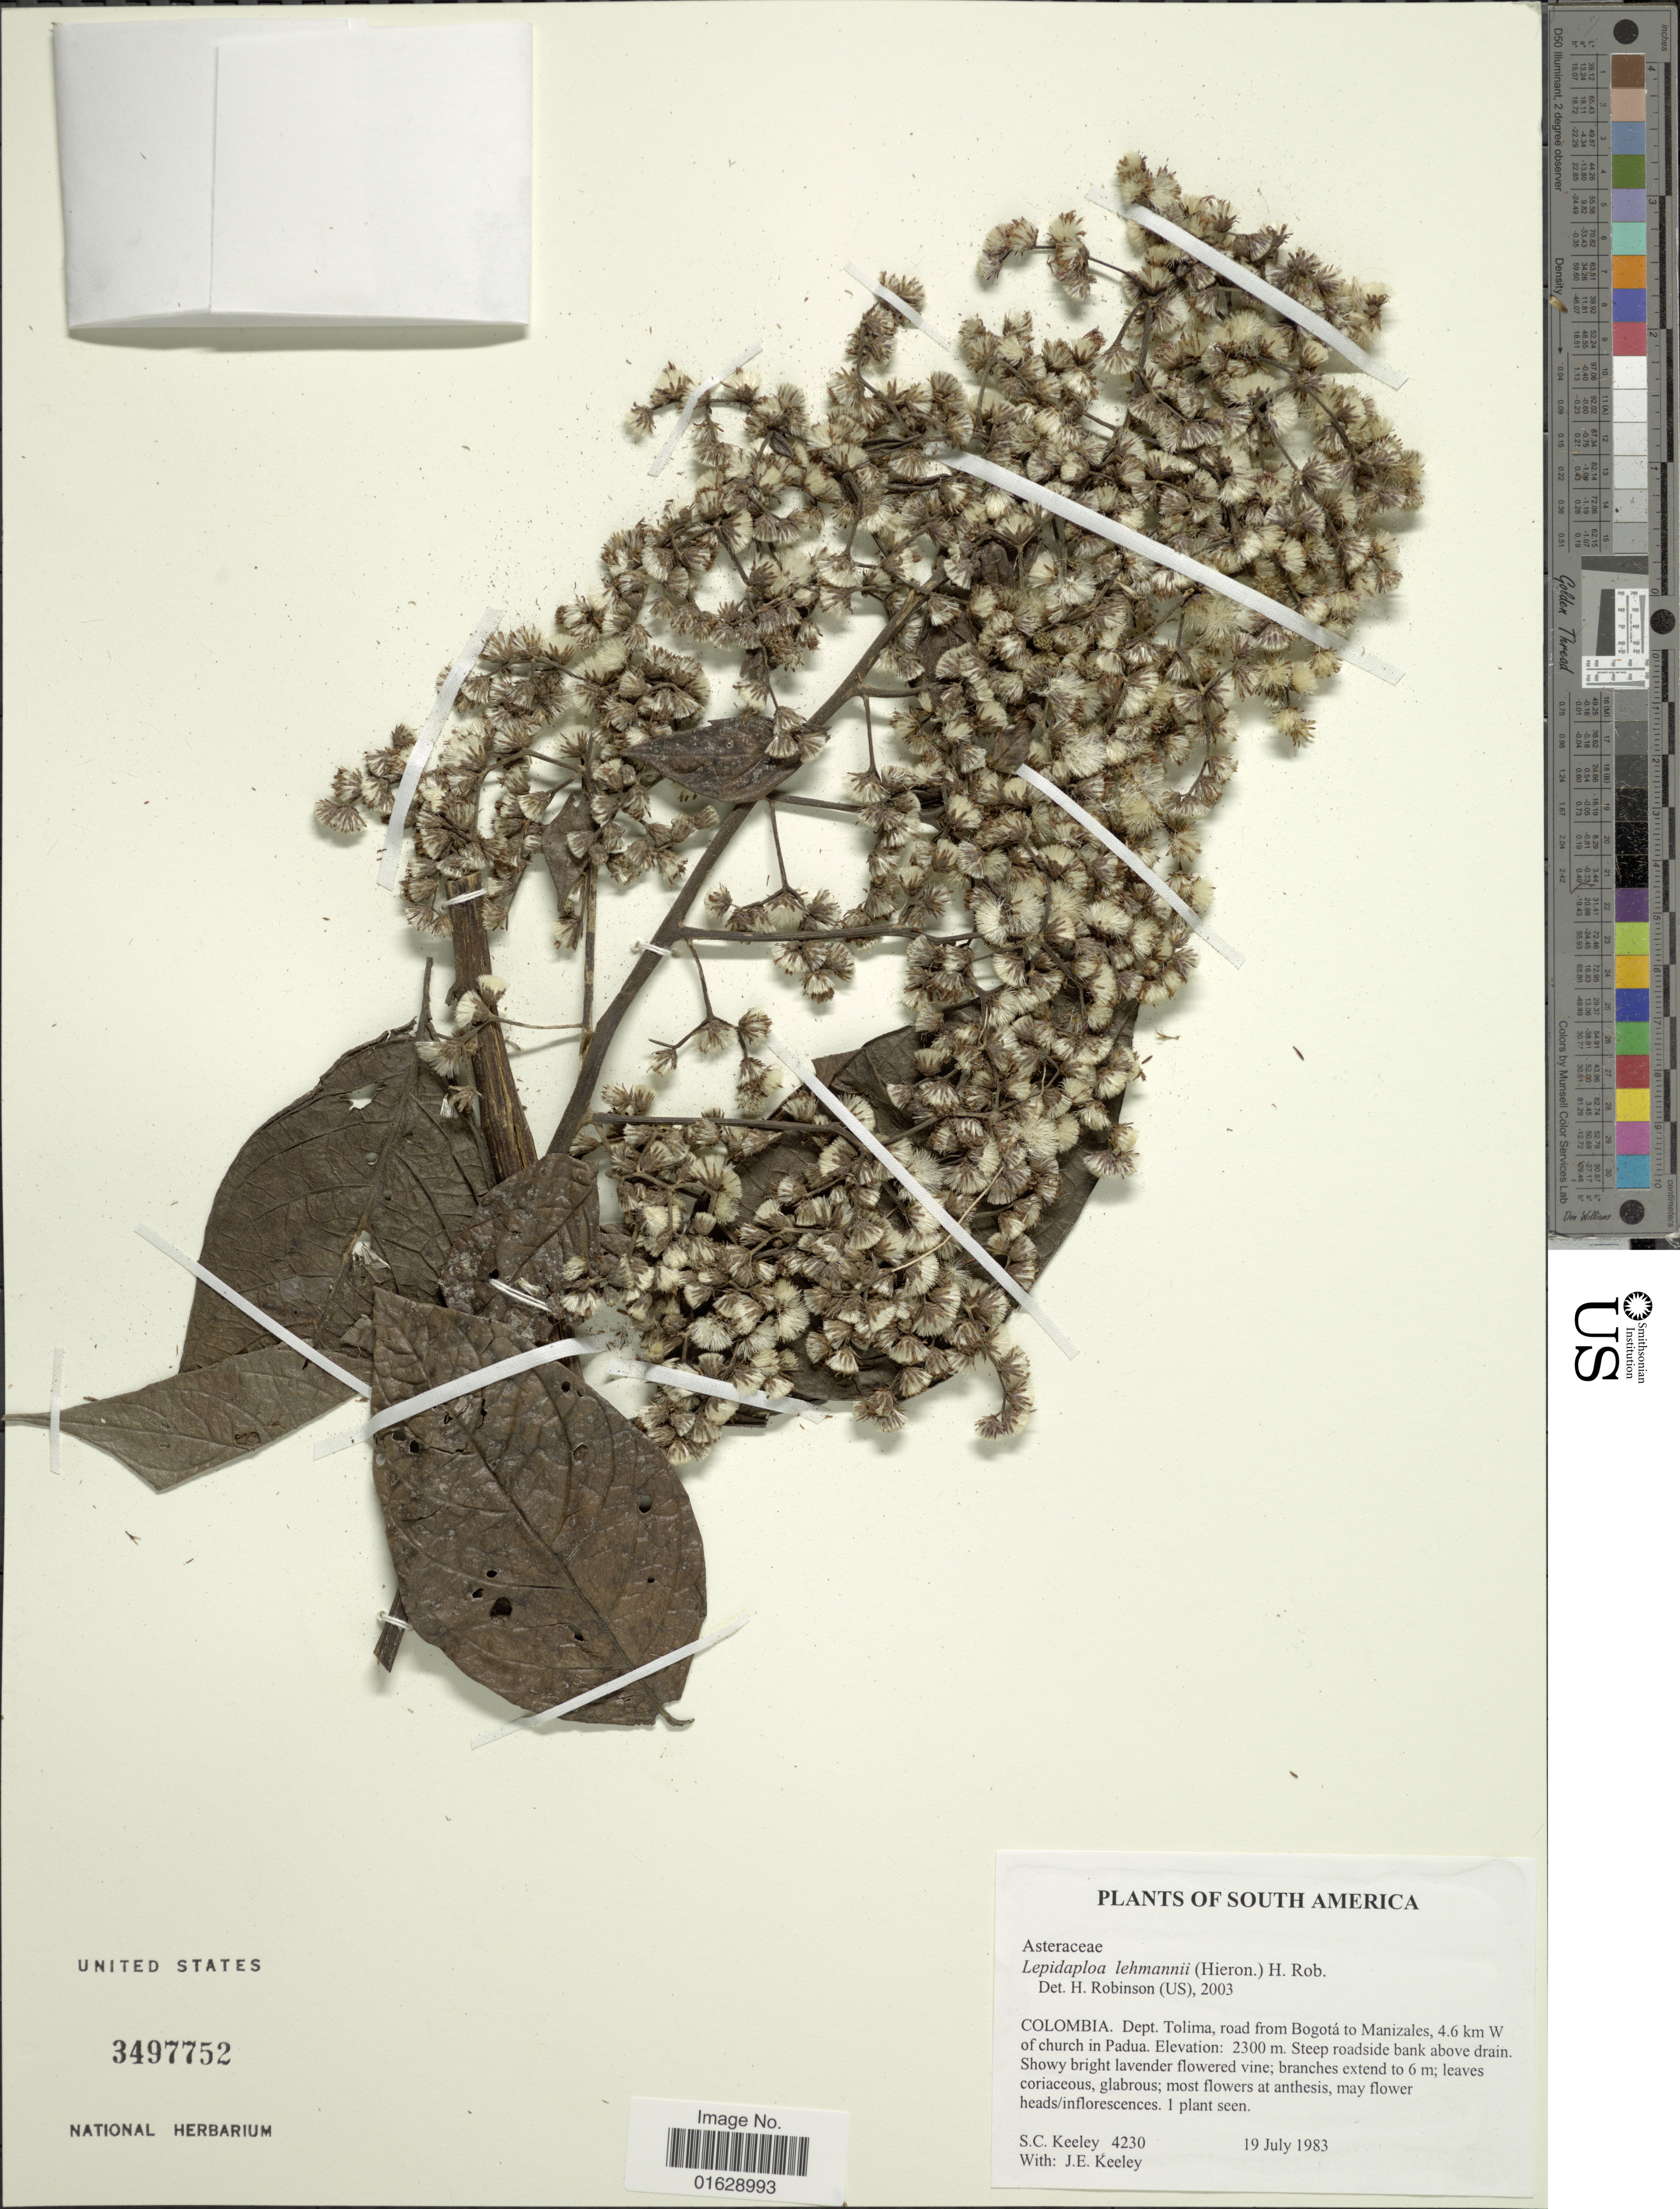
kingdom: Plantae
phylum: Tracheophyta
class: Magnoliopsida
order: Asterales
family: Asteraceae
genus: Lepidaploa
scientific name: Lepidaploa lehmannii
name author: (Hieron.) H. Rob.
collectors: S. C. Keeley & J. E. Keeley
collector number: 4230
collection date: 1983-07-19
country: Colombia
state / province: Tolima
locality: Road from Bogota to Manizales, 4.6 km W of church in Padua. Steep roadside bank above drain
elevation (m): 2300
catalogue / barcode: US 3497752